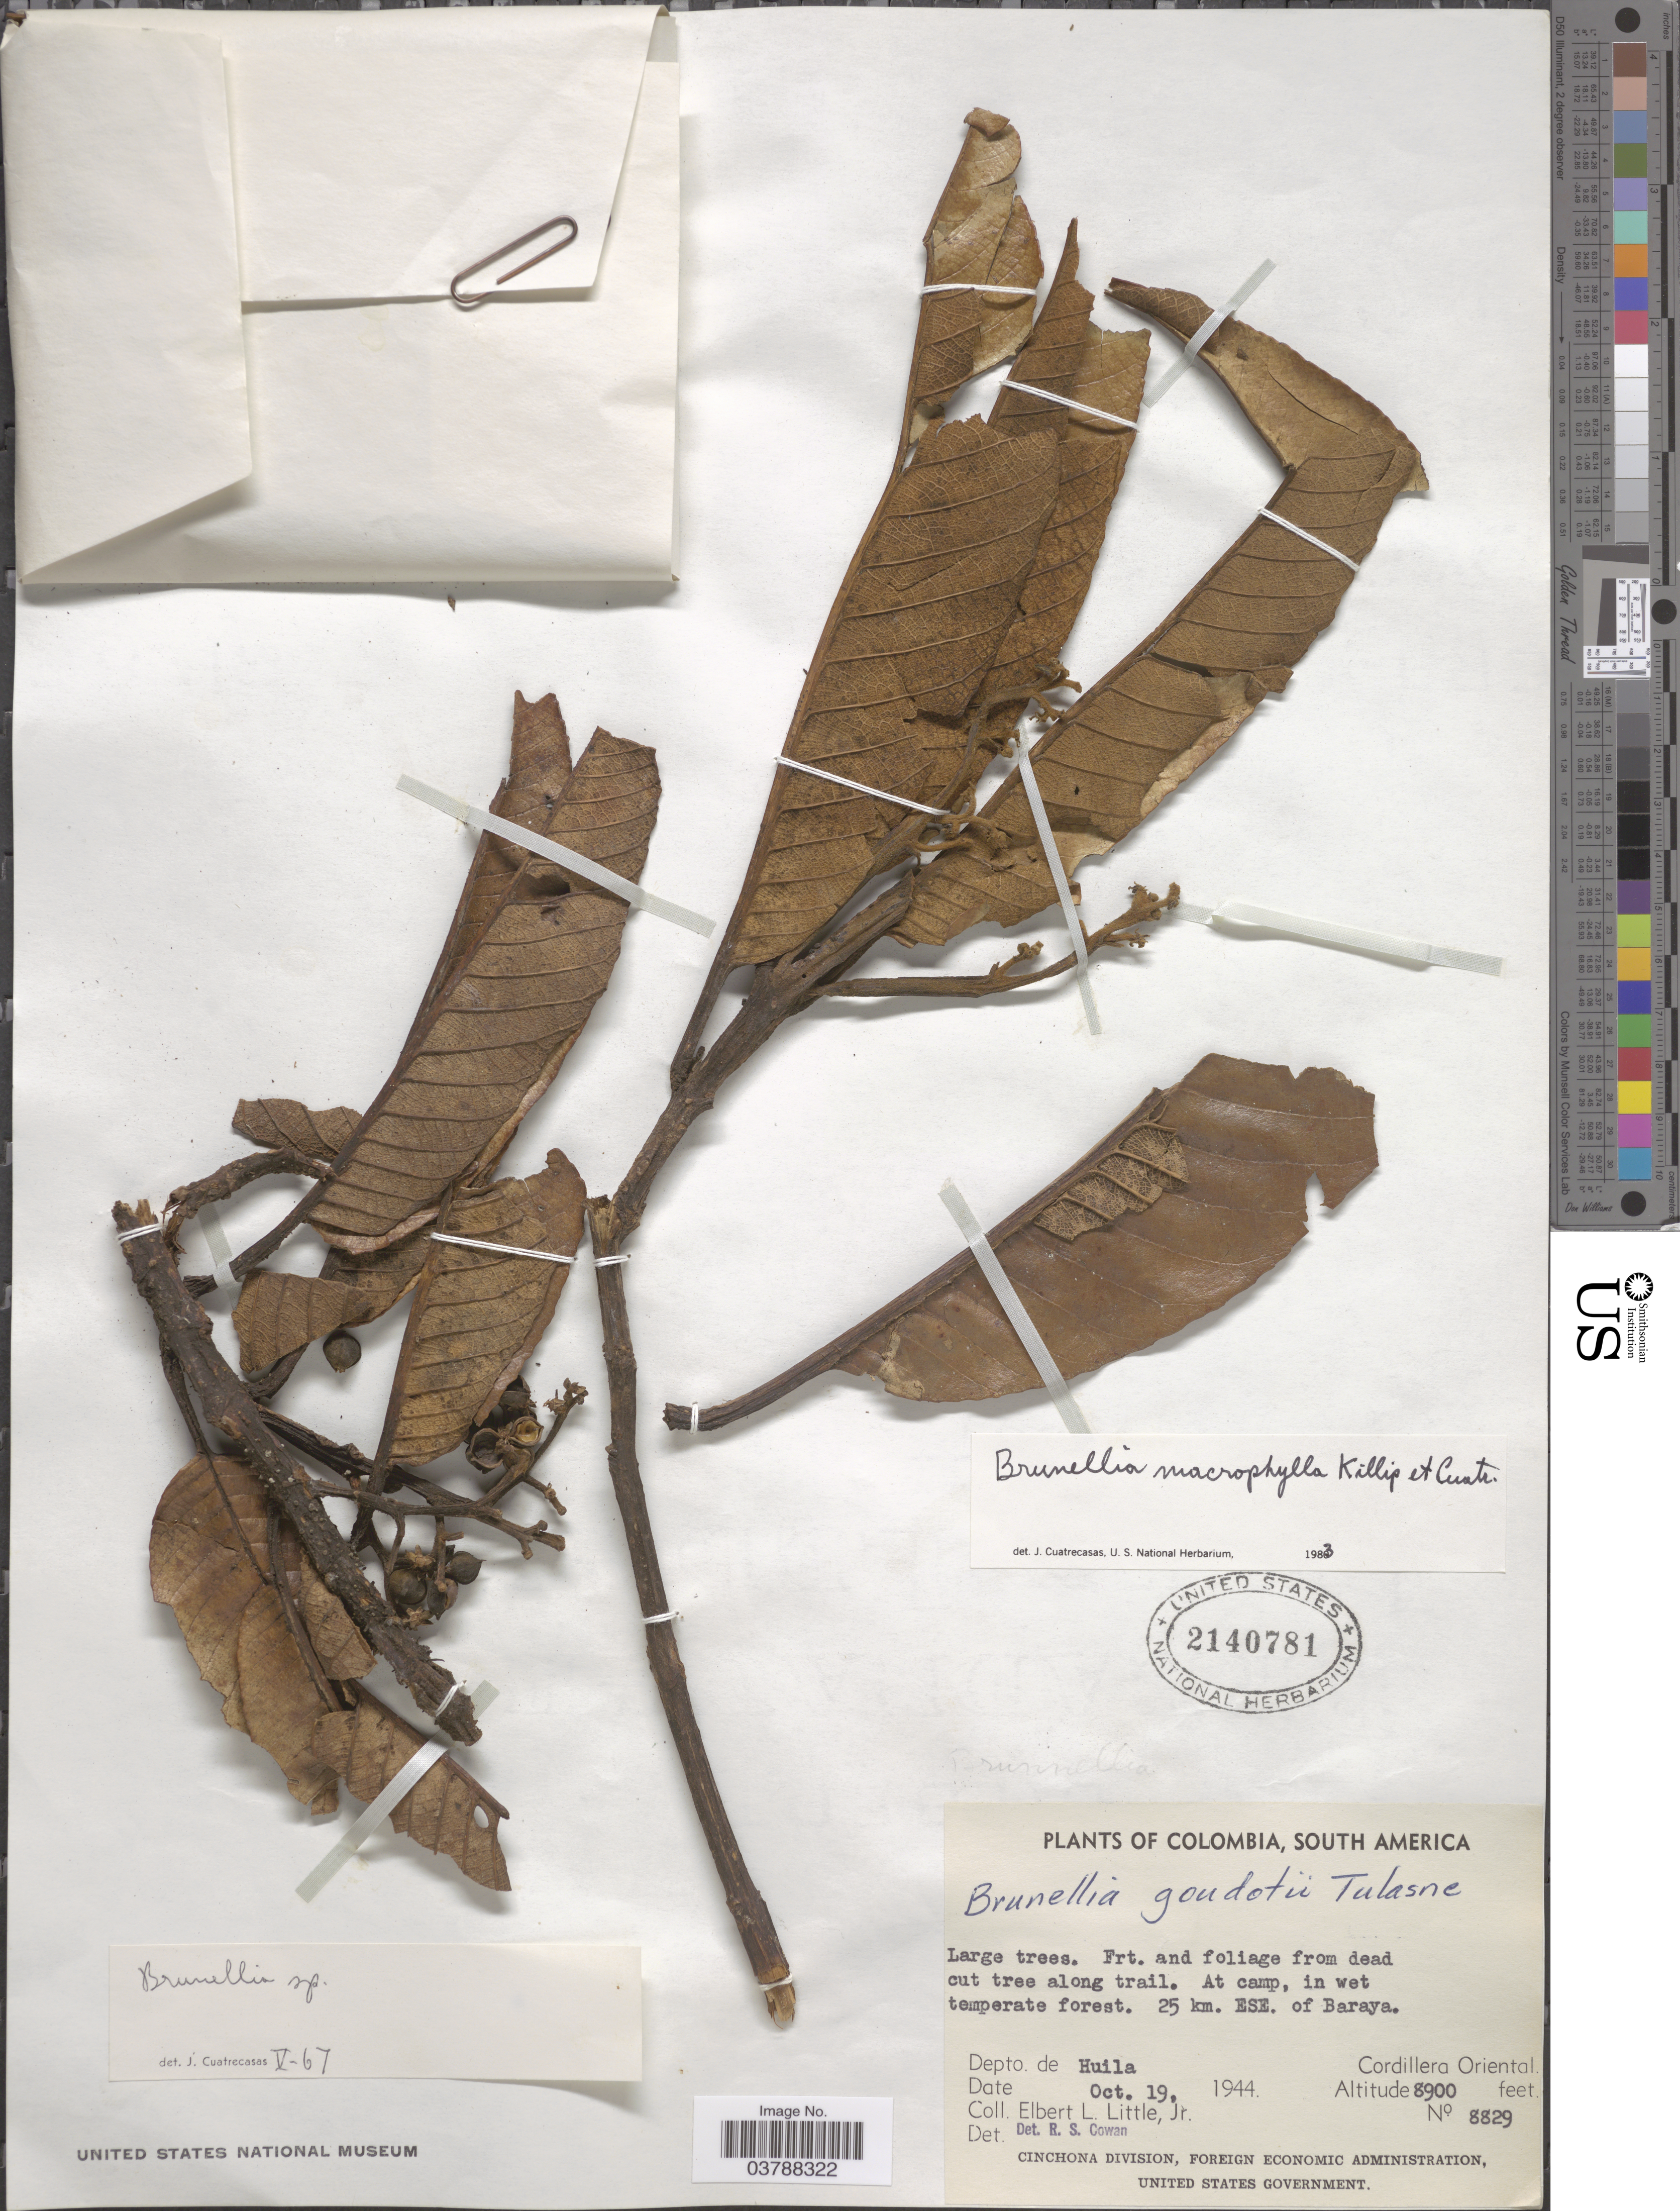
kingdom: Plantae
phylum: Tracheophyta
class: Magnoliopsida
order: Oxalidales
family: Brunelliaceae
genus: Brunellia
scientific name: Brunellia macrophylla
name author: Killip & Cuatrec.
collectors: E. L. Little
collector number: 8829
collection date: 1944-10-19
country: Colombia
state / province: Huila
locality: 25 km. ESE. of Baraya. Depto. de Huila. Cordillera Oriental.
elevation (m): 2713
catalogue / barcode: US 2140781